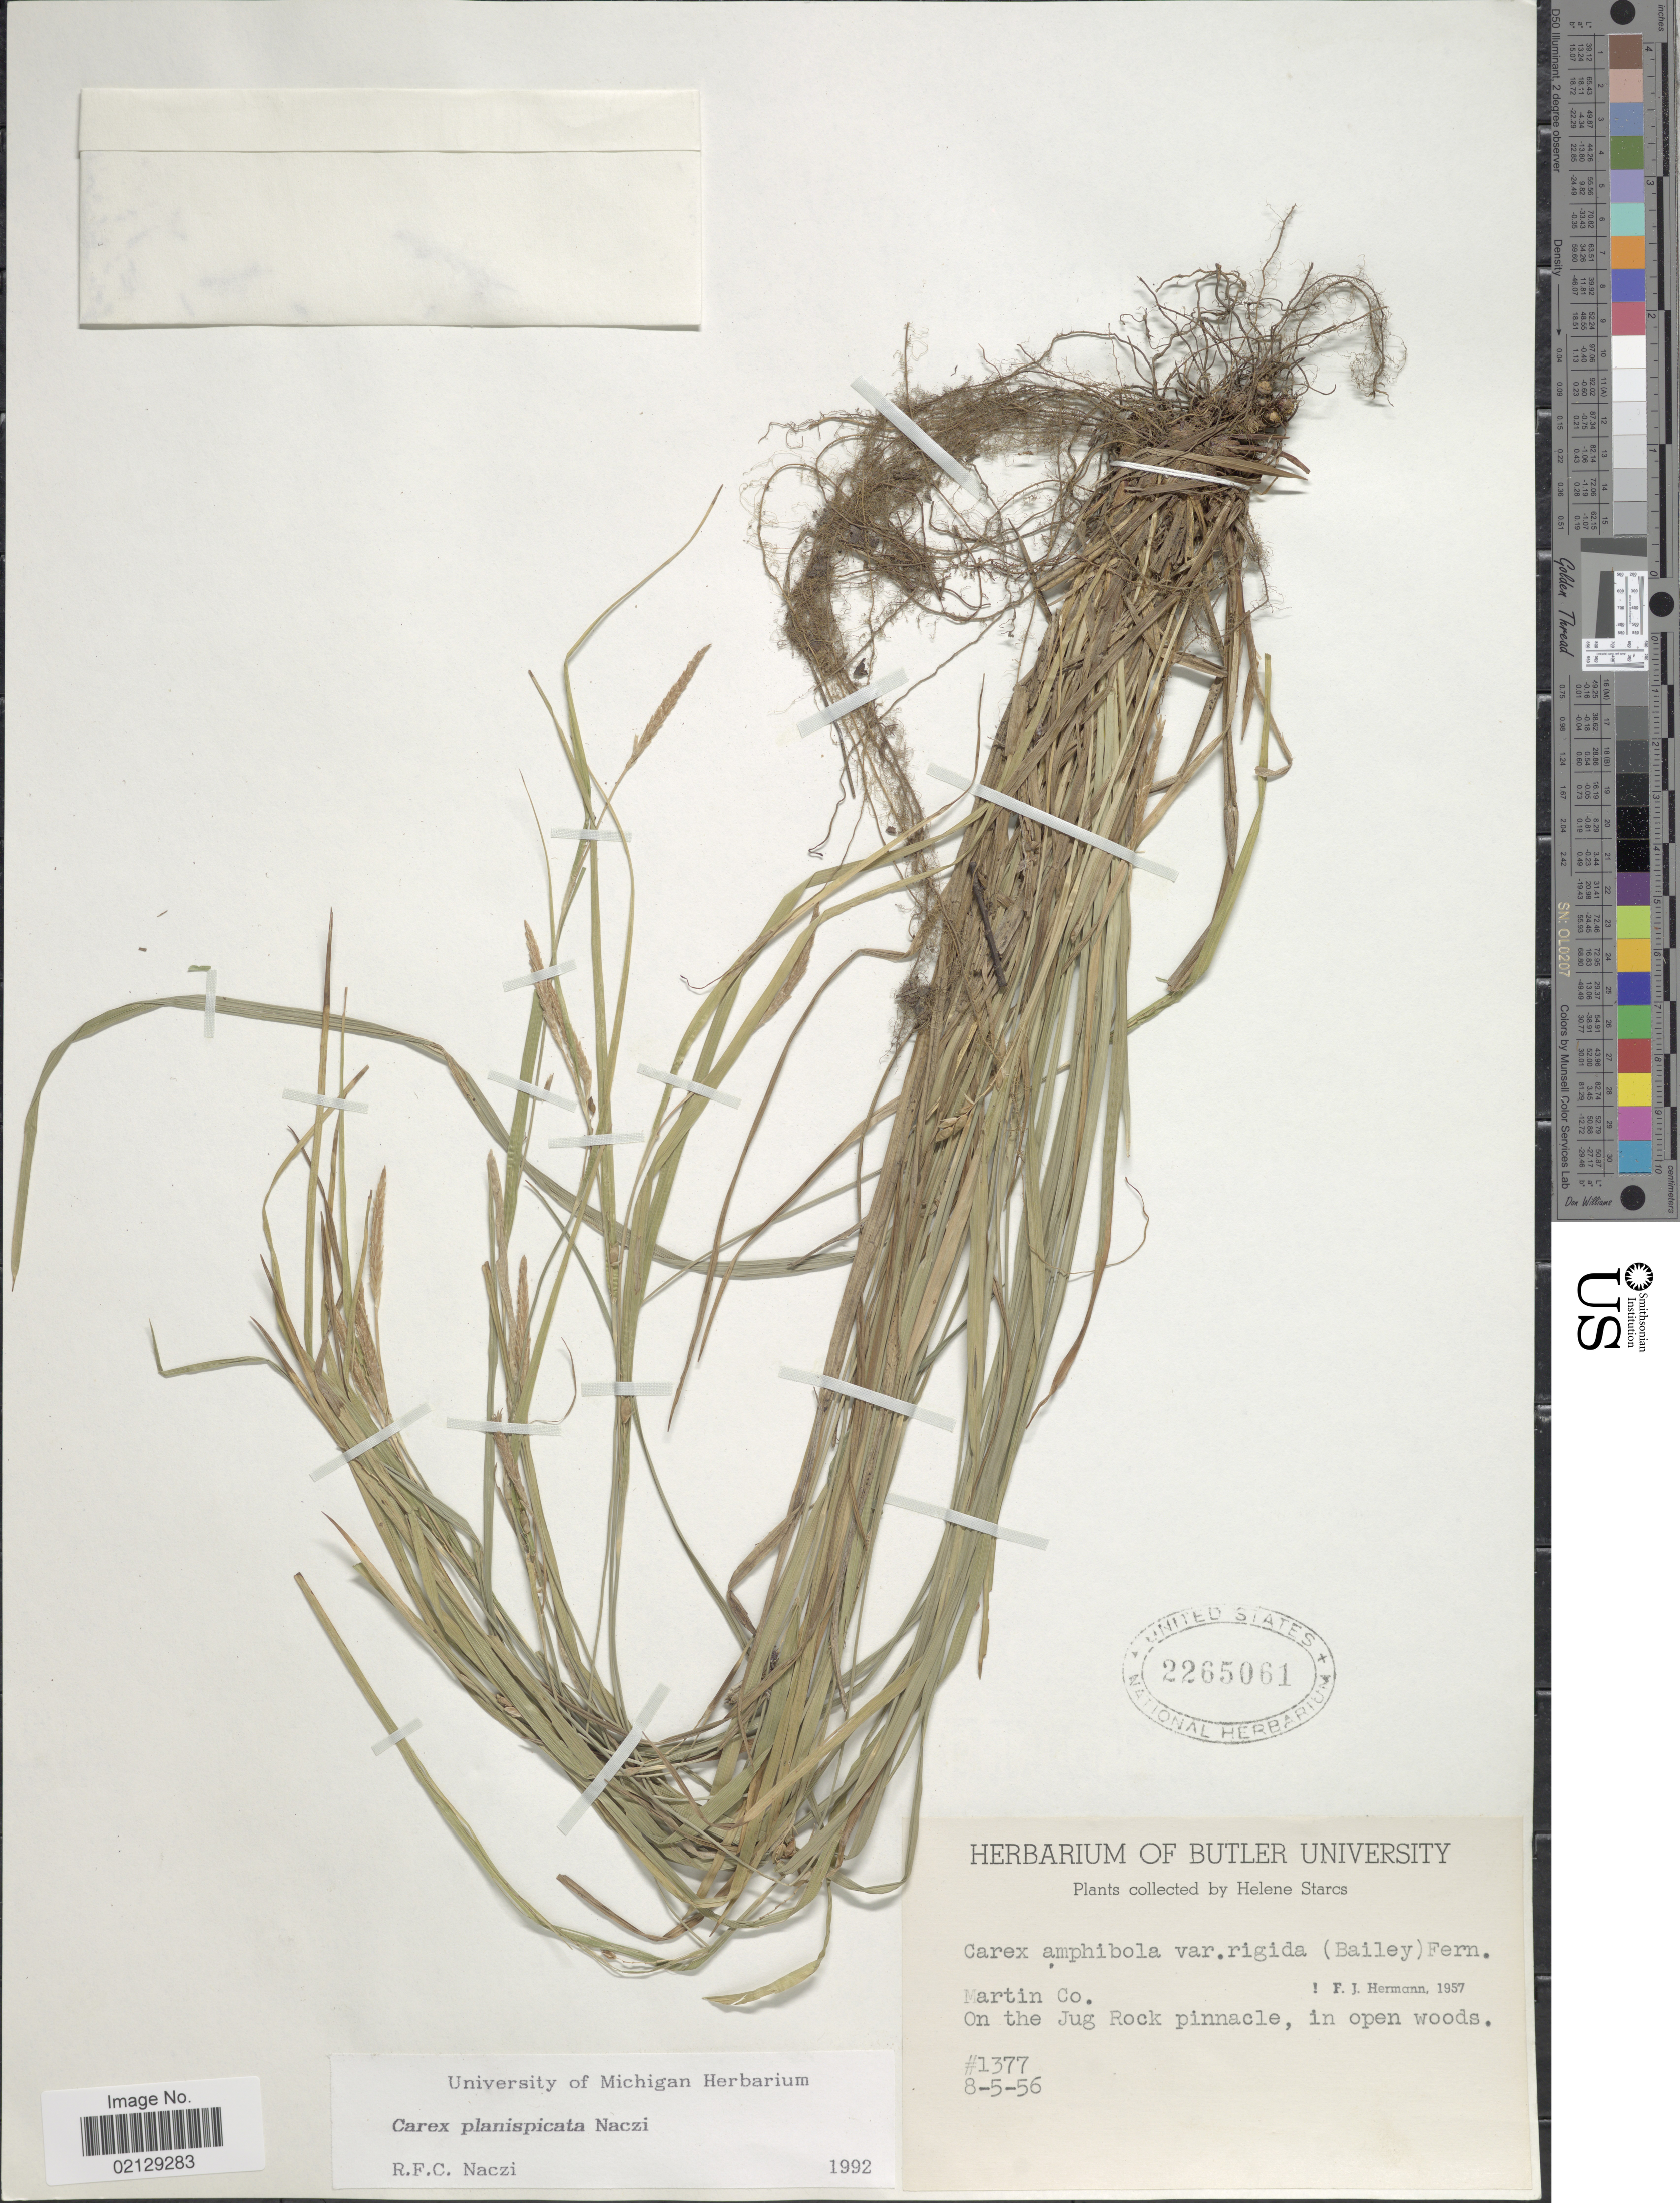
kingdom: Plantae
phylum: Tracheophyta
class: Liliopsida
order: Poales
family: Cyperaceae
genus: Carex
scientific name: Carex planispicata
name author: Naczi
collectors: H. Starcs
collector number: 1377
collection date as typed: Transcribed d/m/y: 5/8/56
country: United States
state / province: Indiana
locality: Martin Co., On the Jug Rock pinnacle, in open woods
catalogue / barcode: US 2265061